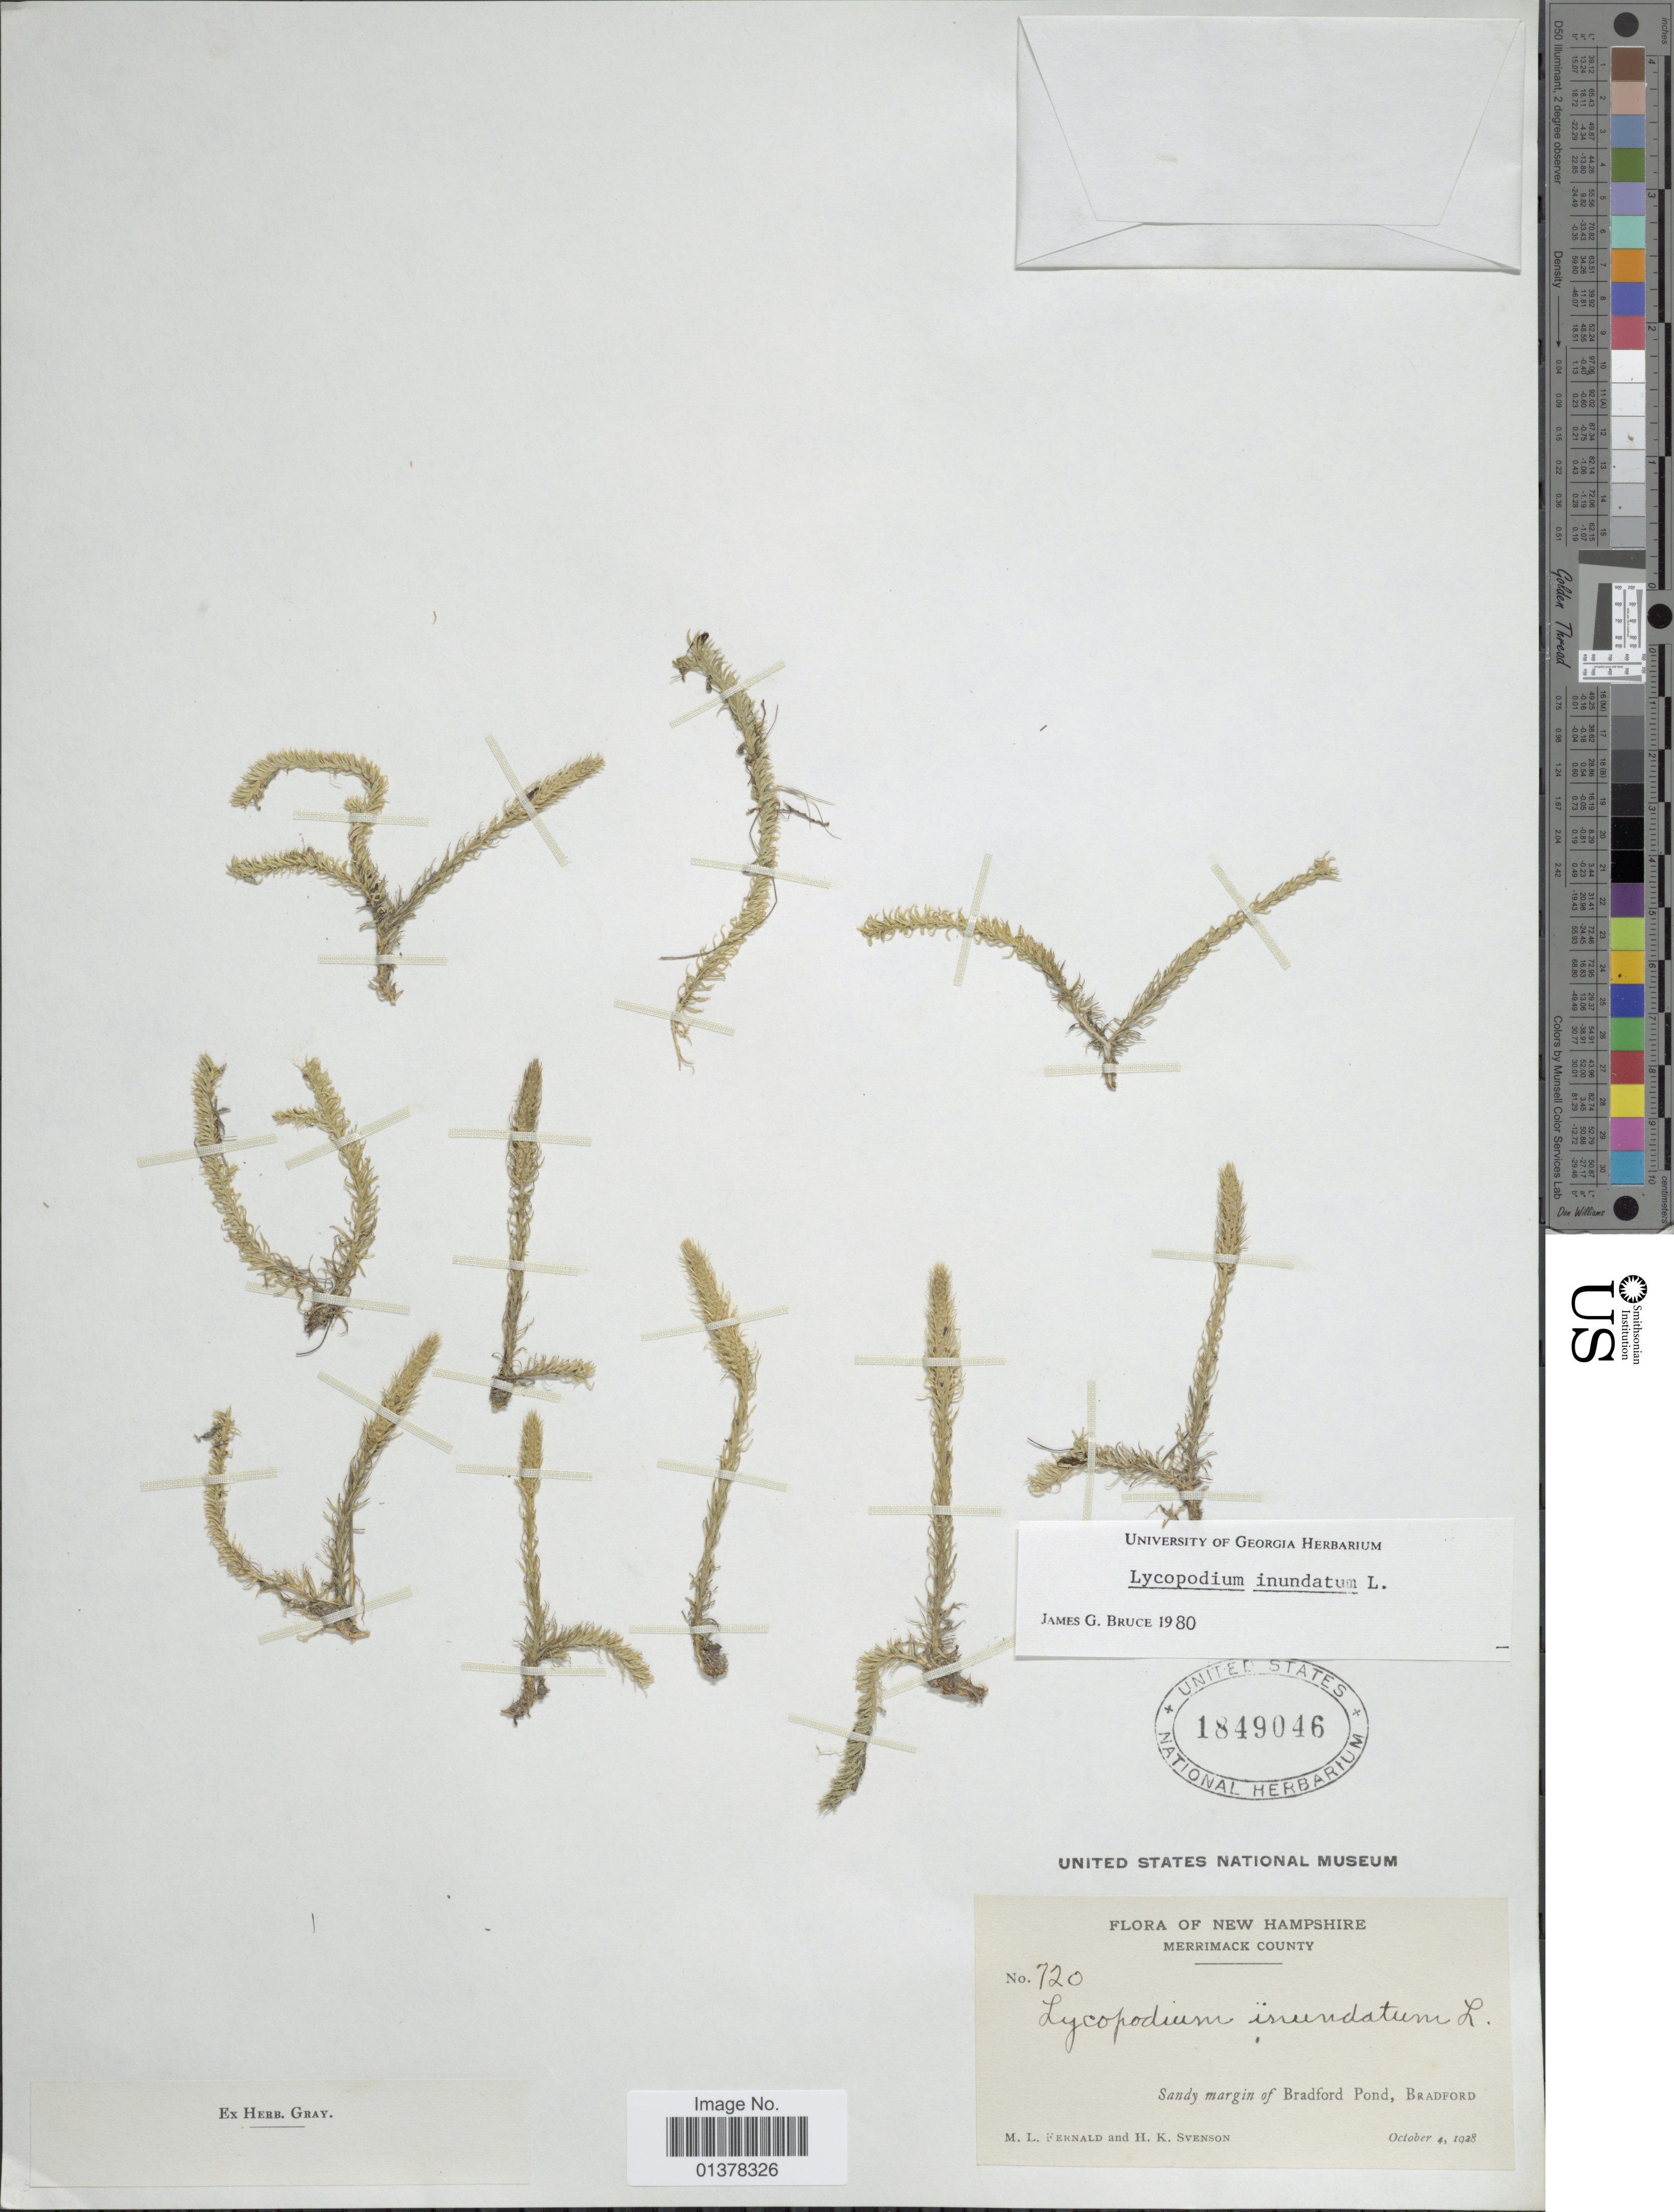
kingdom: Plantae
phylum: Tracheophyta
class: Lycopodiopsida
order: Lycopodiales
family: Lycopodiaceae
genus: Lycopodiella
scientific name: Lycopodiella inundata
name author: (L.) Holub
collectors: M. L. Fernald & H. K. Svenson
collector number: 720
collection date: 1928-10-04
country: United States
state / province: New Hampshire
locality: Merrimack County, Sandy margin of Bradford Pond, Bradford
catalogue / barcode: US 1849046